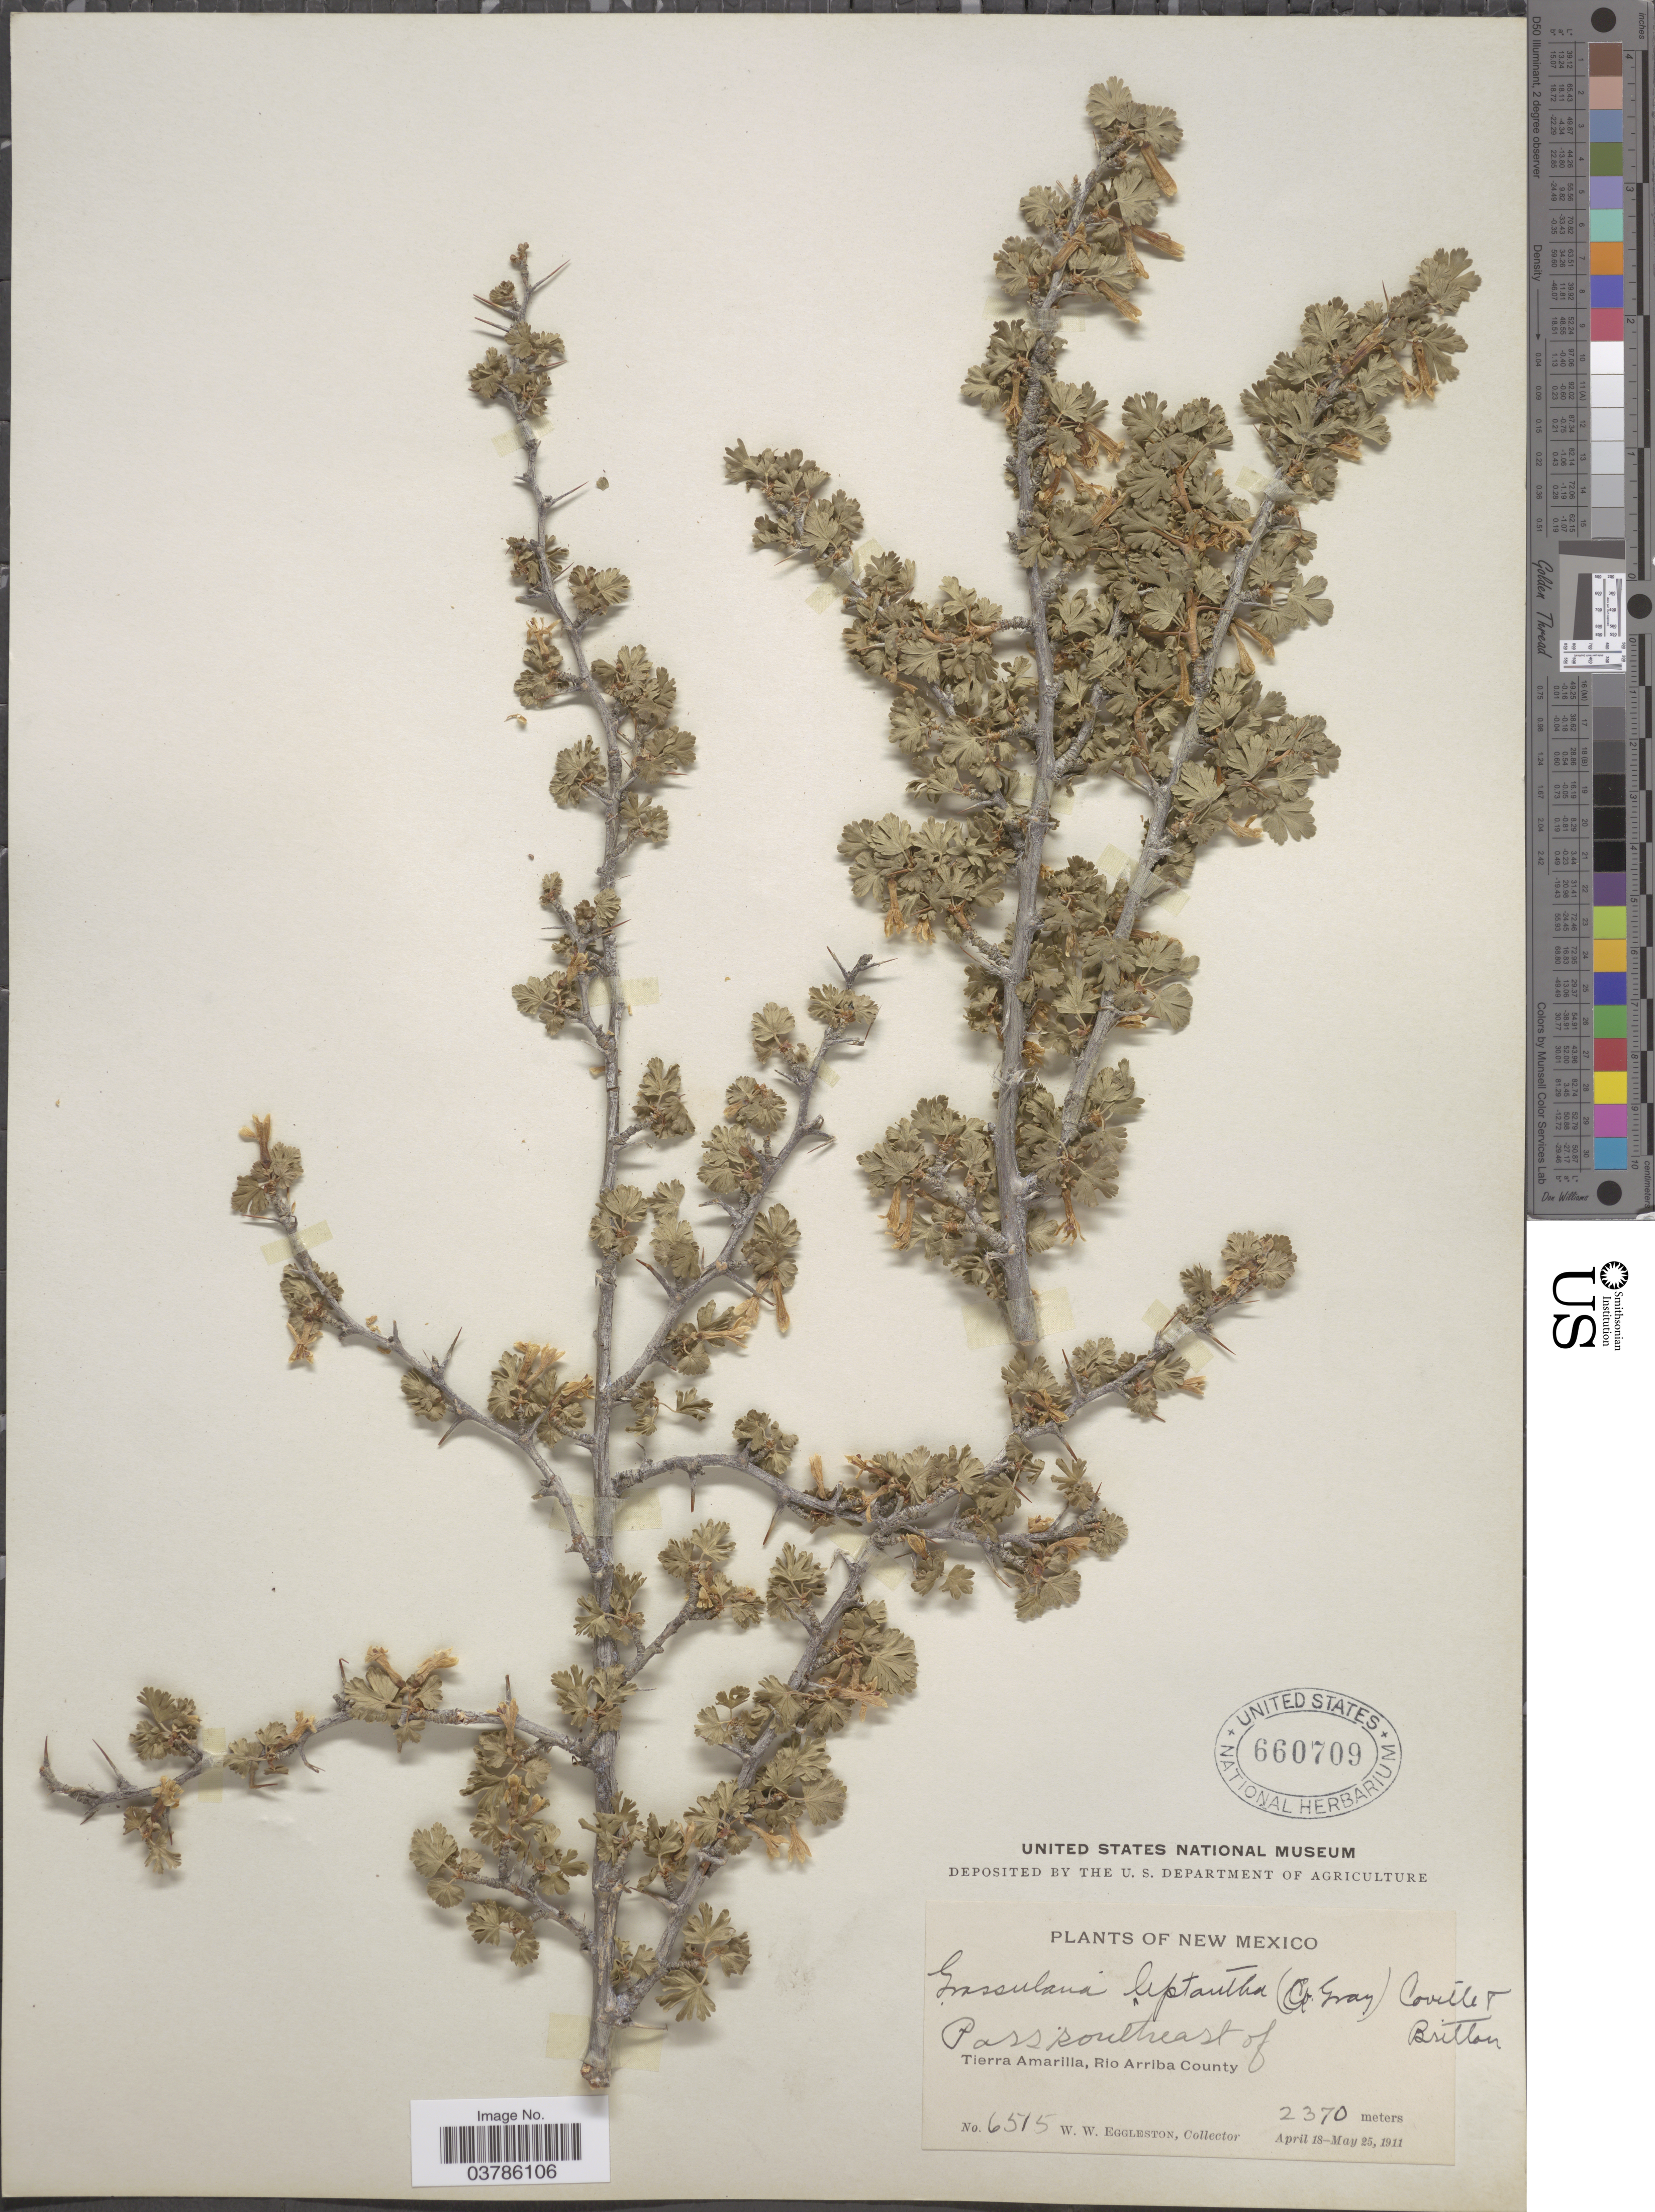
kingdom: Plantae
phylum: Tracheophyta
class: Magnoliopsida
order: Saxifragales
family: Grossulariaceae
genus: Ribes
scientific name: Ribes leptanthum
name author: A. Gray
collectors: W. W. Eggleston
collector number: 6515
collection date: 1911-04-18/1911-05-25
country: United States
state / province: New Mexico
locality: Pass southeast of Tierra Amarilla, Rio Arriba County.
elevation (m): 2370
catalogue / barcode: US 660709